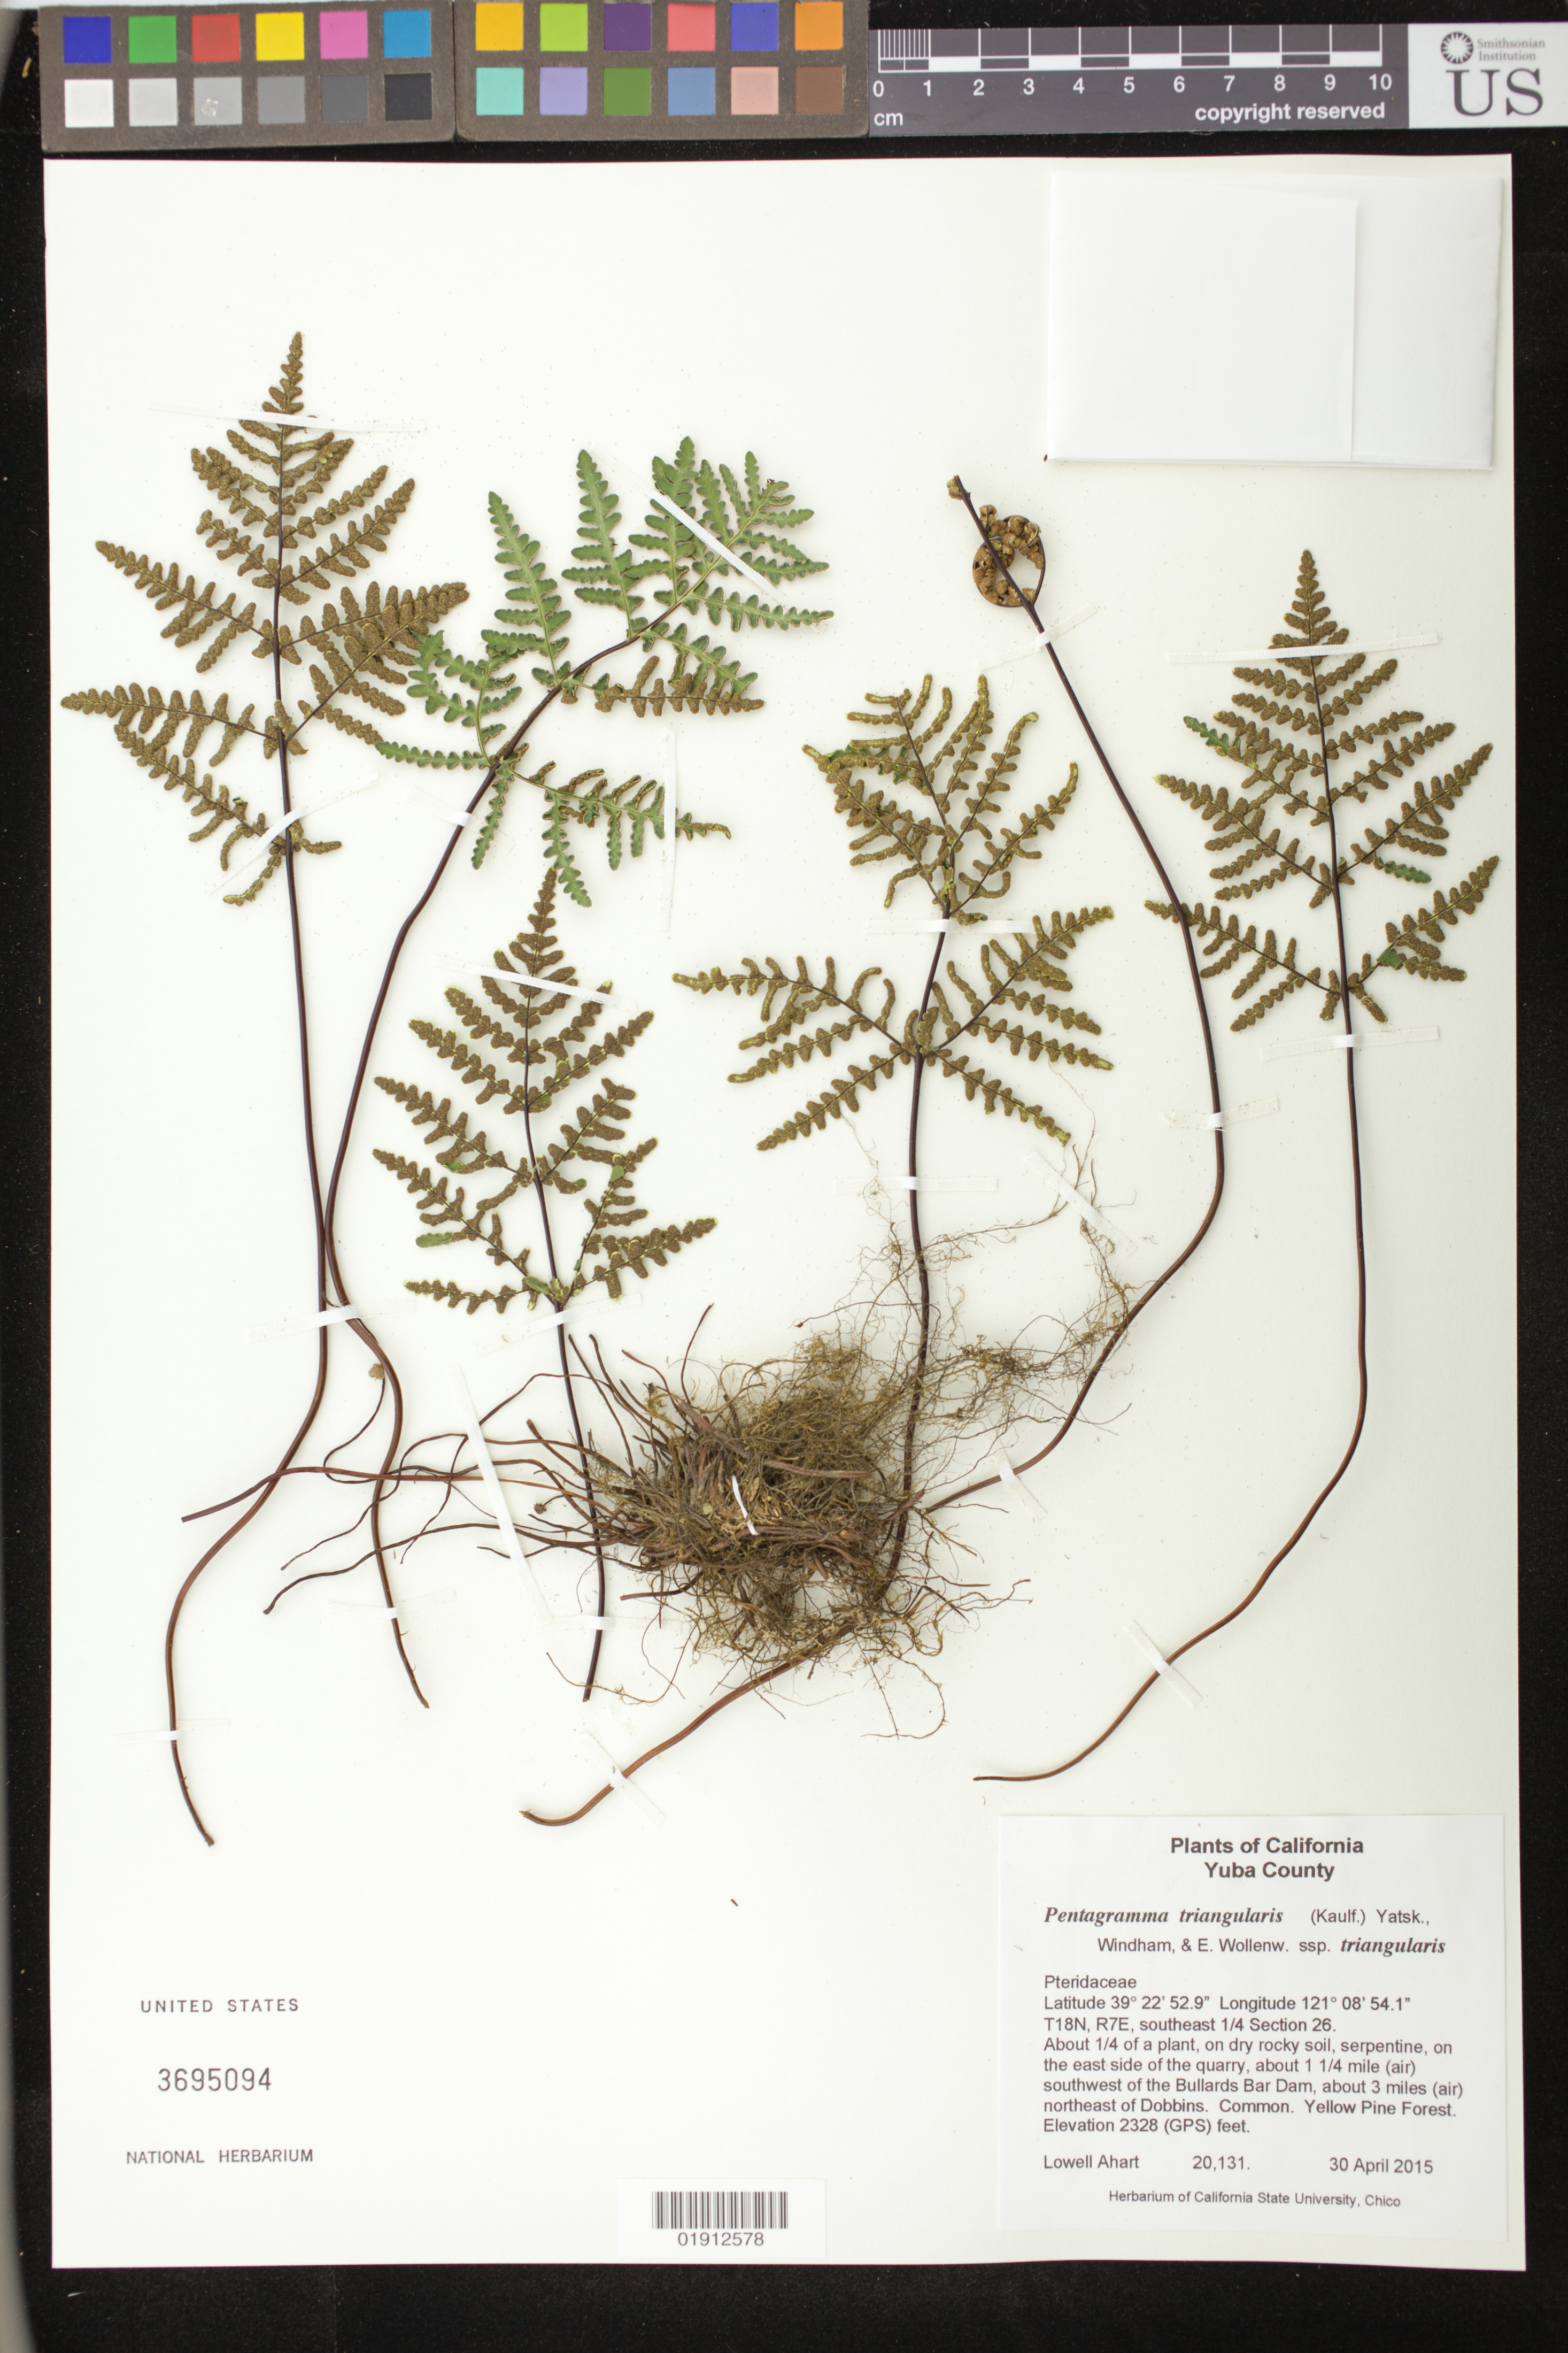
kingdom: Plantae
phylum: Tracheophyta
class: Polypodiopsida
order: Polypodiales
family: Pteridaceae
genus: Pentagramma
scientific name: Pentagramma triangularis subsp. triangularis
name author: (Kaulf.) Yatsk. et al.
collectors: L. Ahart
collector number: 20131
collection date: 2015-04-30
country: United States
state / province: California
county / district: Yuba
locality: On the east side of the quarry, about 1 1/4 mile (air) southwest of the Bullards Bar Dam, about 3 miles (air) northeast of Dobbins.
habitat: On dry rocky soil, serpentine. Yellow Pine Forest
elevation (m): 710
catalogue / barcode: US 3695094